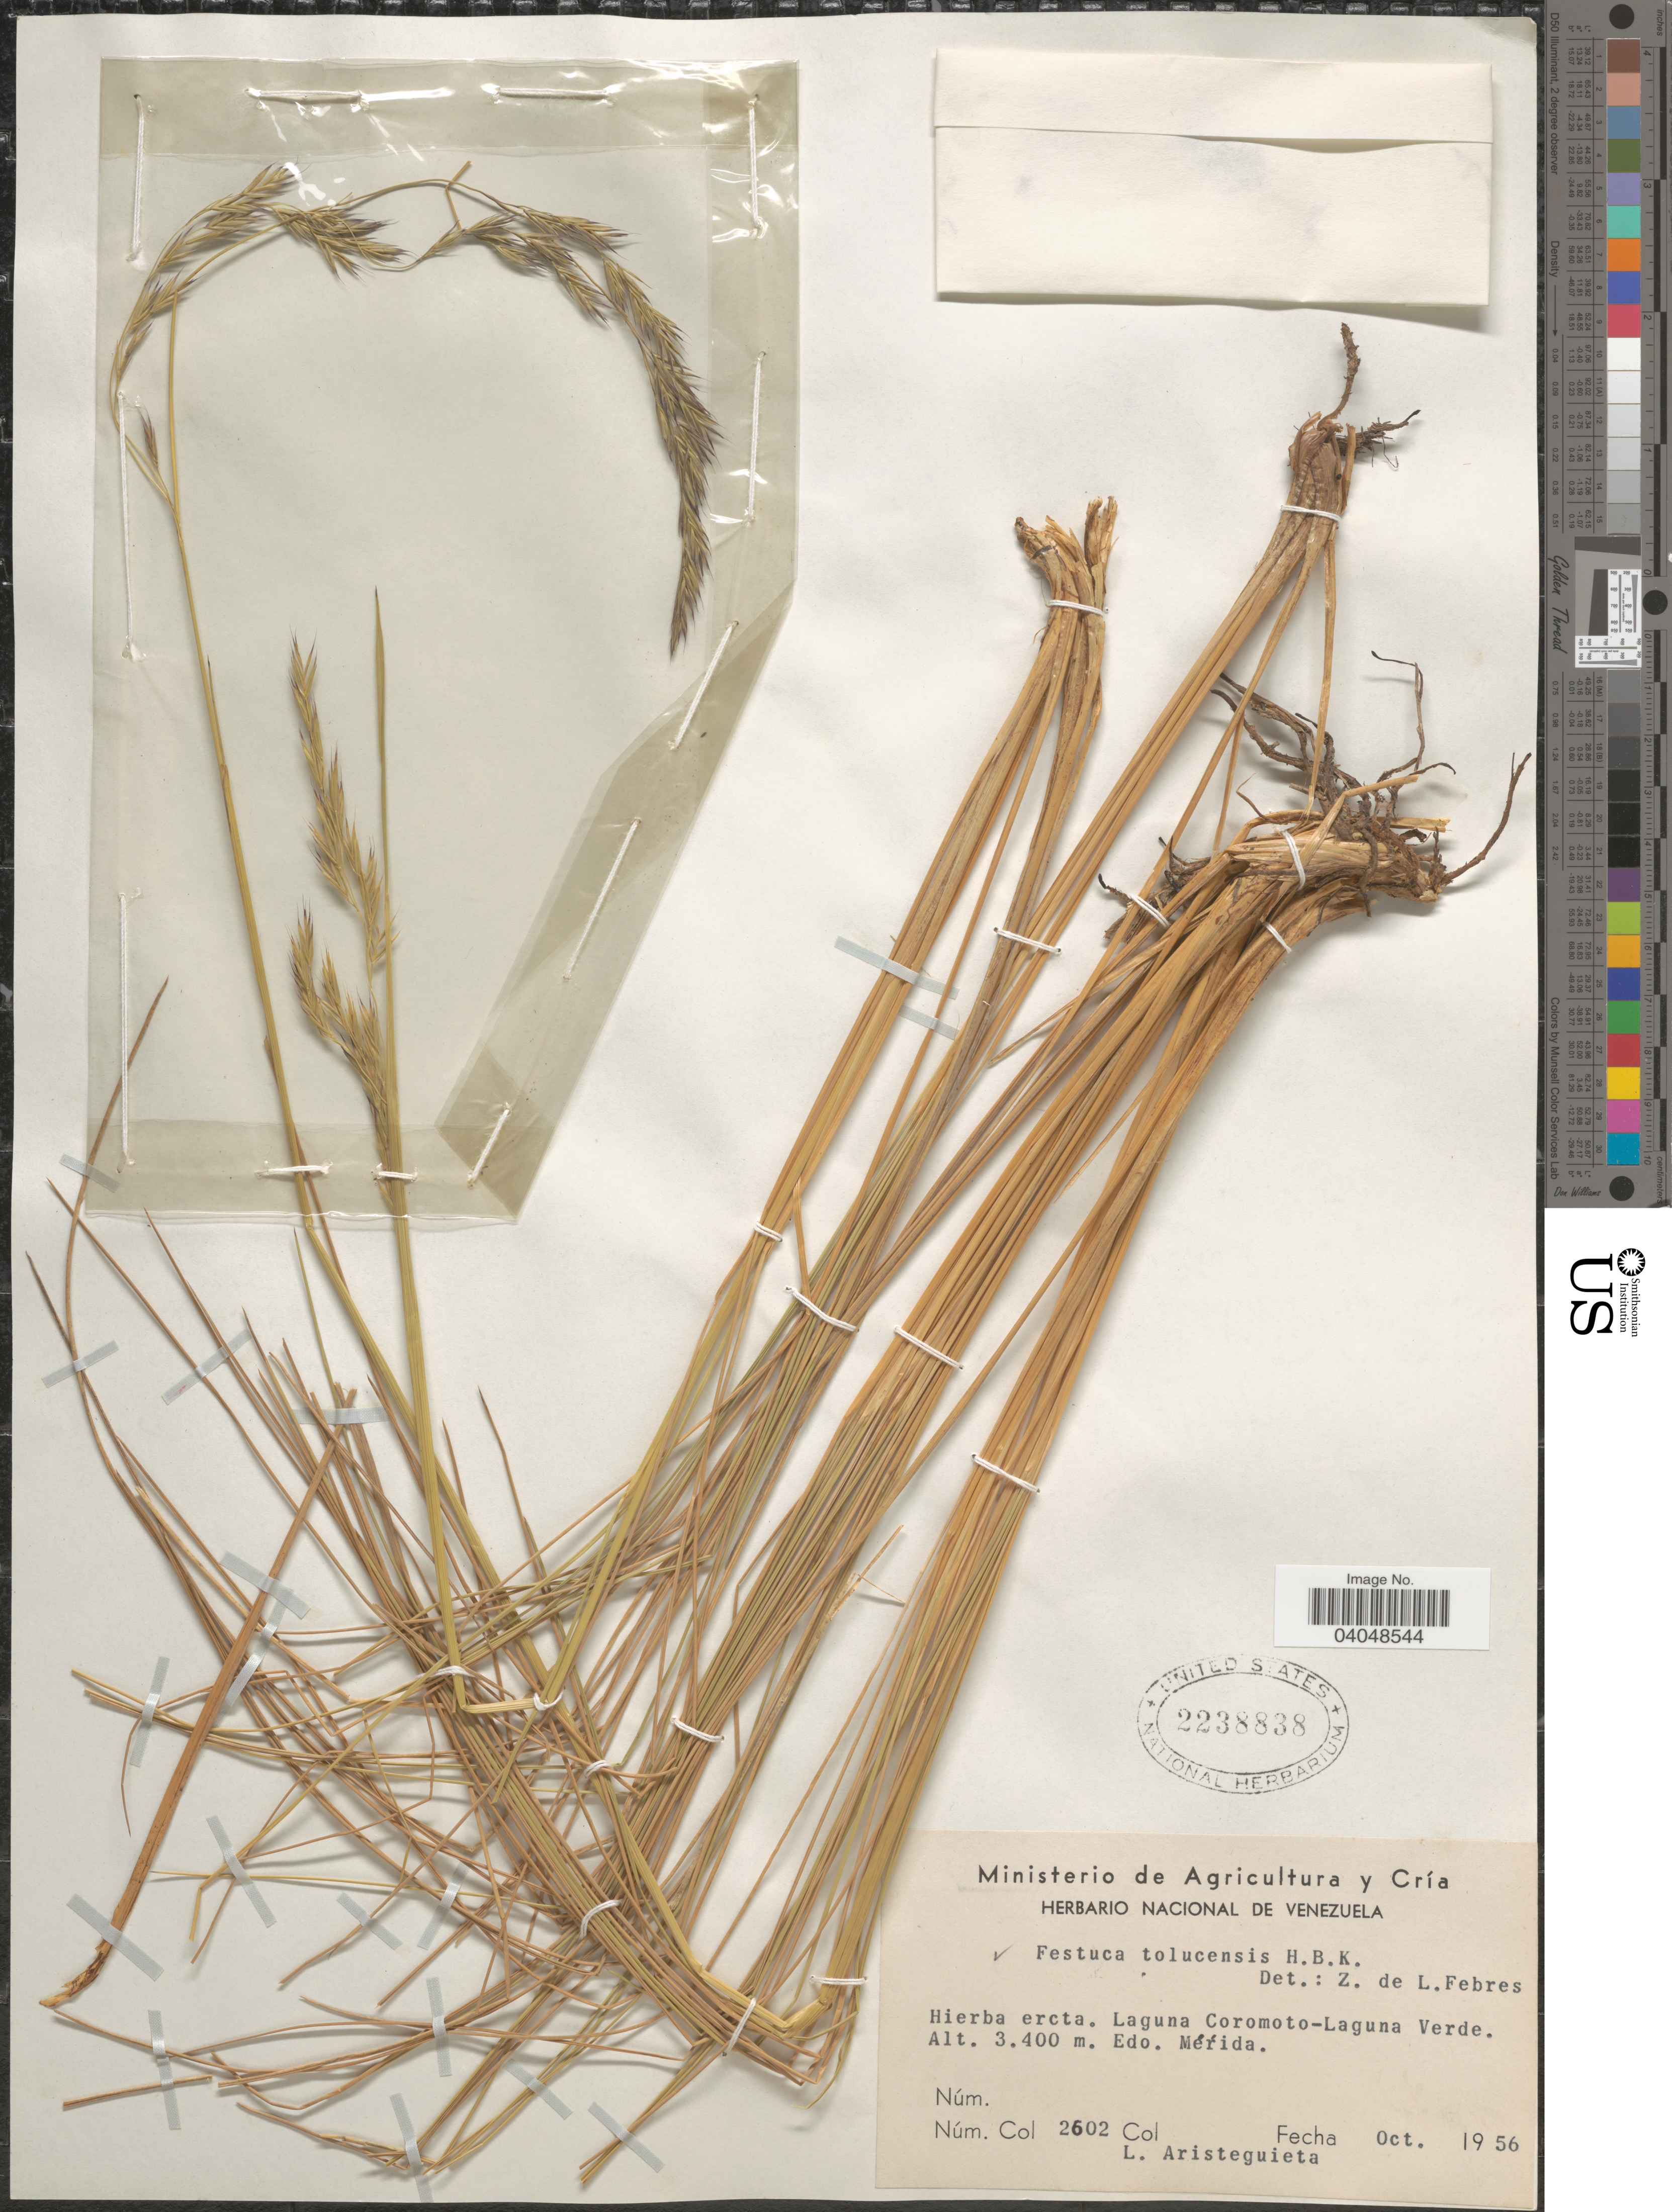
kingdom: Plantae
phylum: Tracheophyta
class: Liliopsida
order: Poales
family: Poaceae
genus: Festuca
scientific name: Festuca tolucensis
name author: Kunth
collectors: L. Aristeguieta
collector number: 2602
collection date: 1956-10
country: Venezuela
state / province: Merida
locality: Laguna Coromoto-Laguna Verde.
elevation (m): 3400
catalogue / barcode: US 2238838